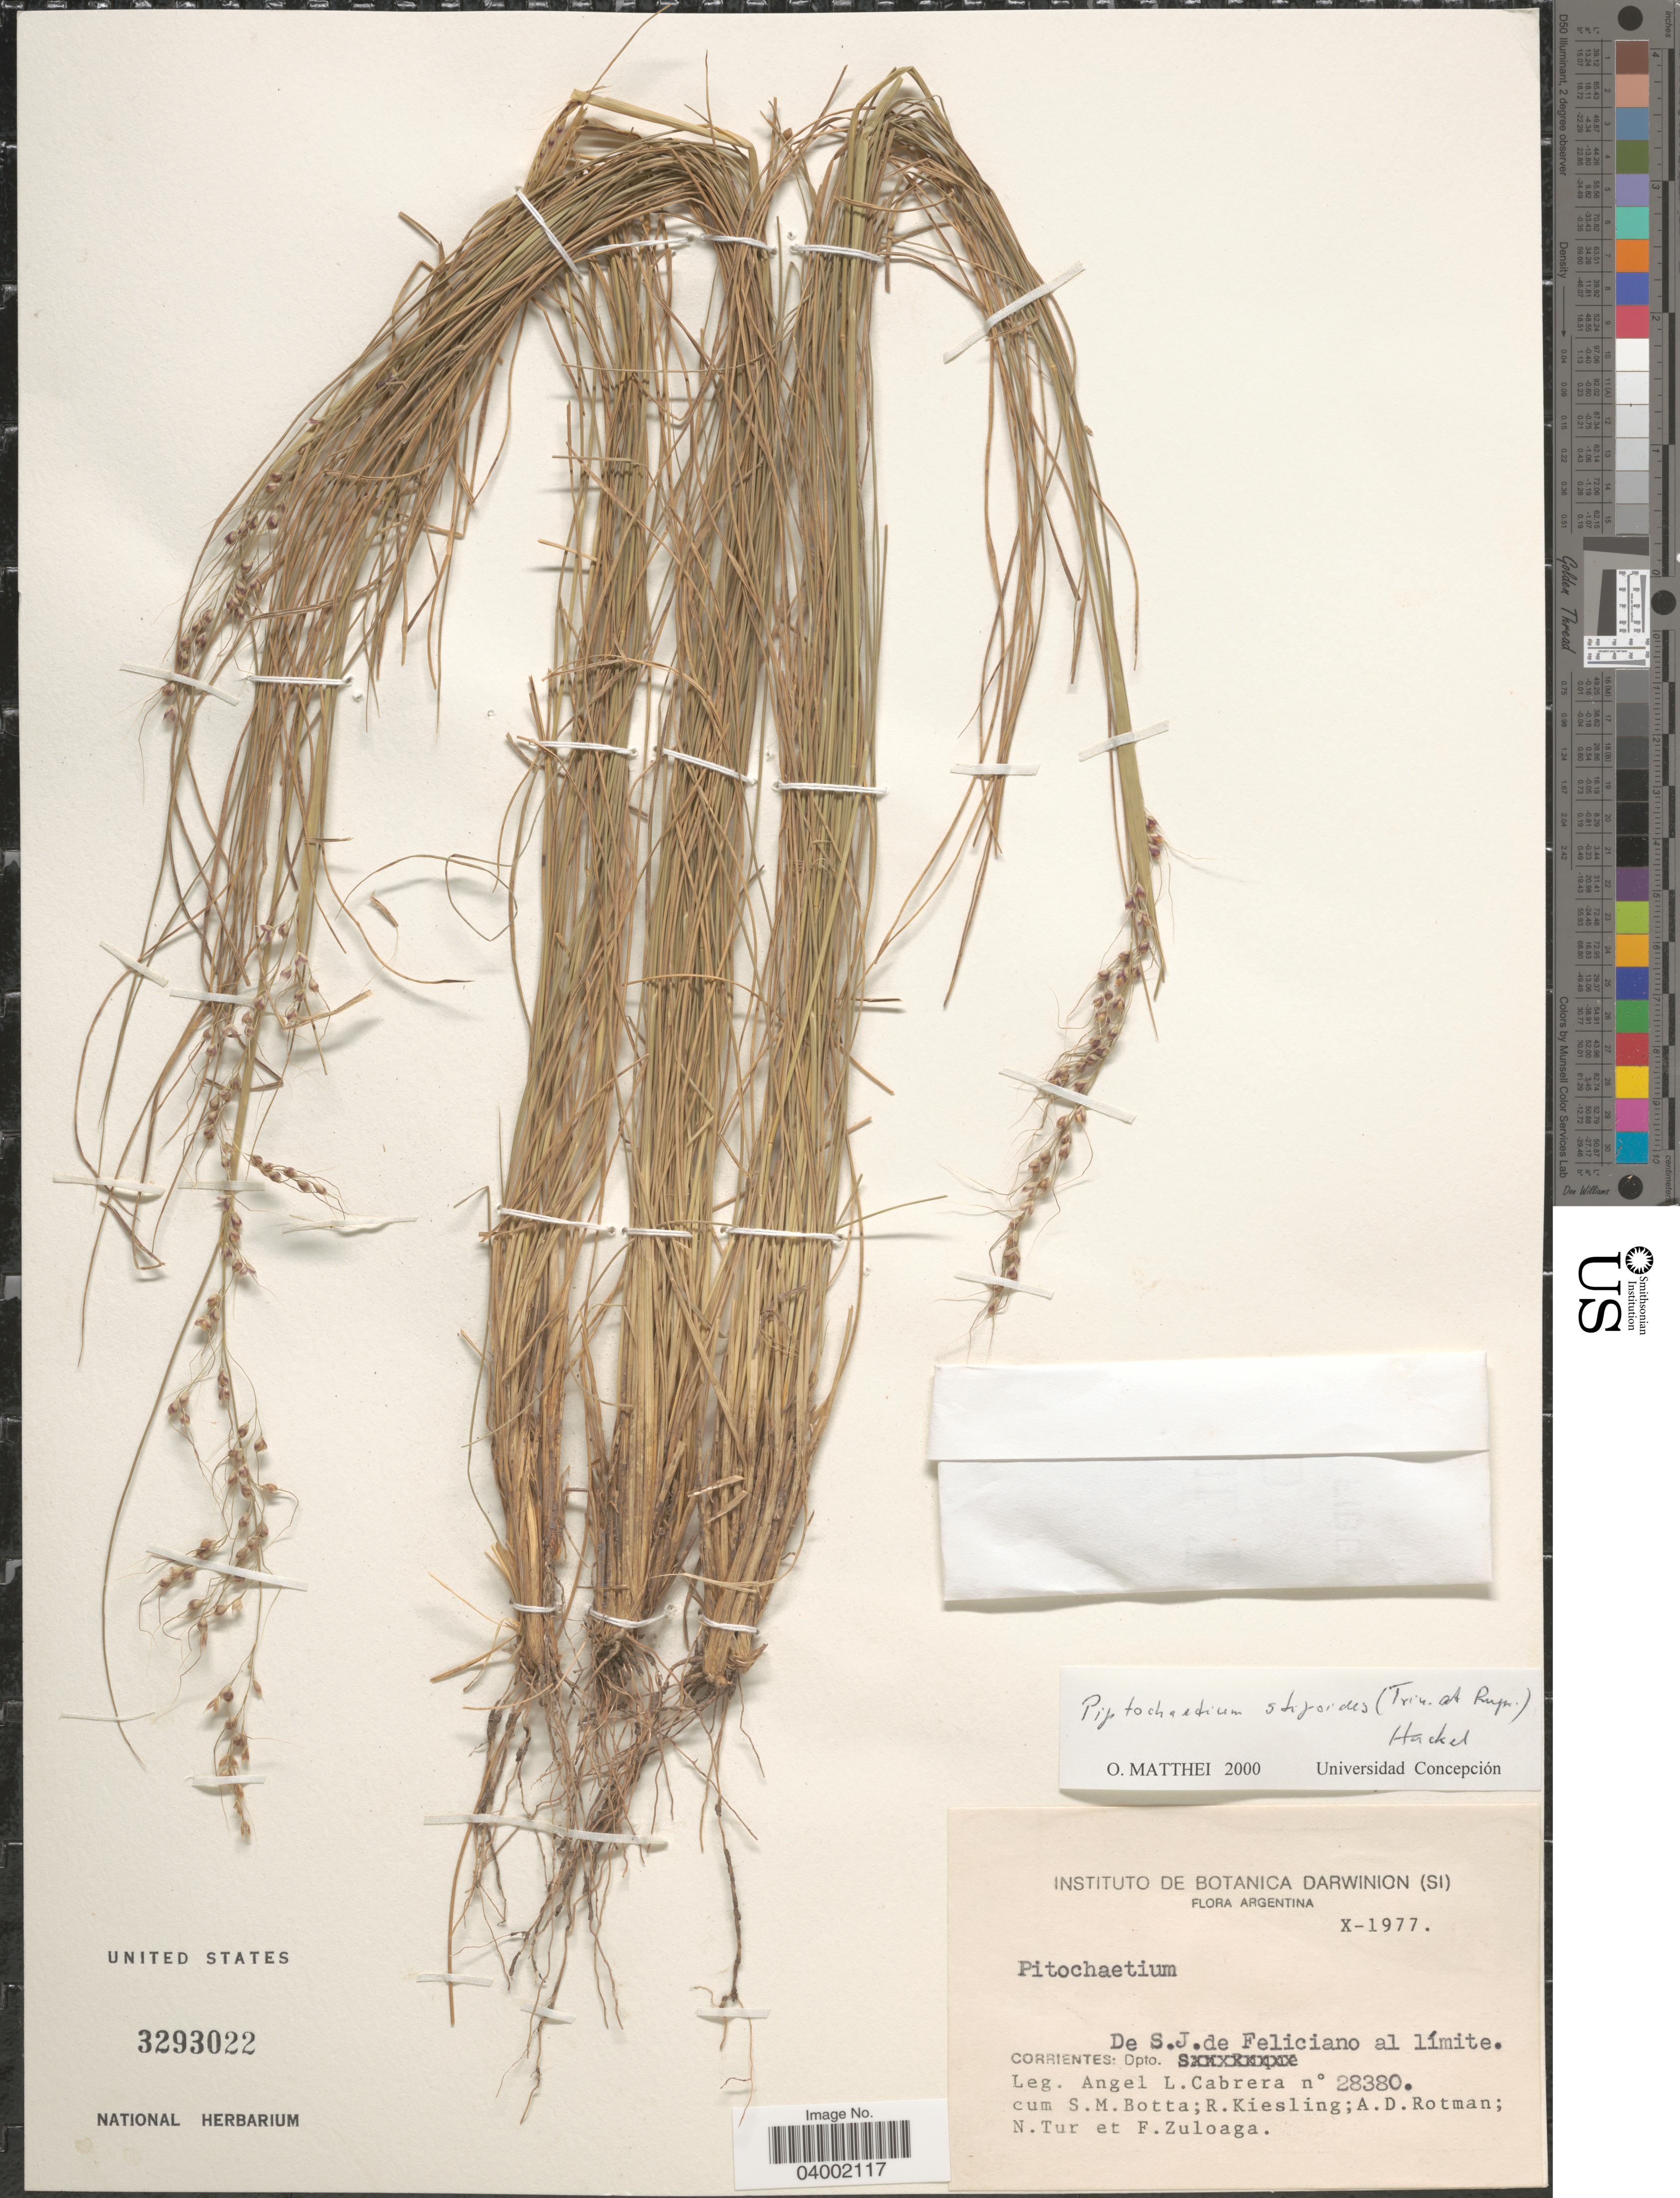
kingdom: Plantae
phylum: Tracheophyta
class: Liliopsida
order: Poales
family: Poaceae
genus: Piptochaetium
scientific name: Piptochaetium stipoides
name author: (Trin. & Rupr.) Hack. & Arechav.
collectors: A. L. Cabrera, S. Botta, R. Kiesling, A. D. Rotman & et al.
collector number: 28380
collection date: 1977-10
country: Argentina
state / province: Corrientes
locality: Dpto. De S. J. de Feliciano al límite.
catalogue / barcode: US 3293022